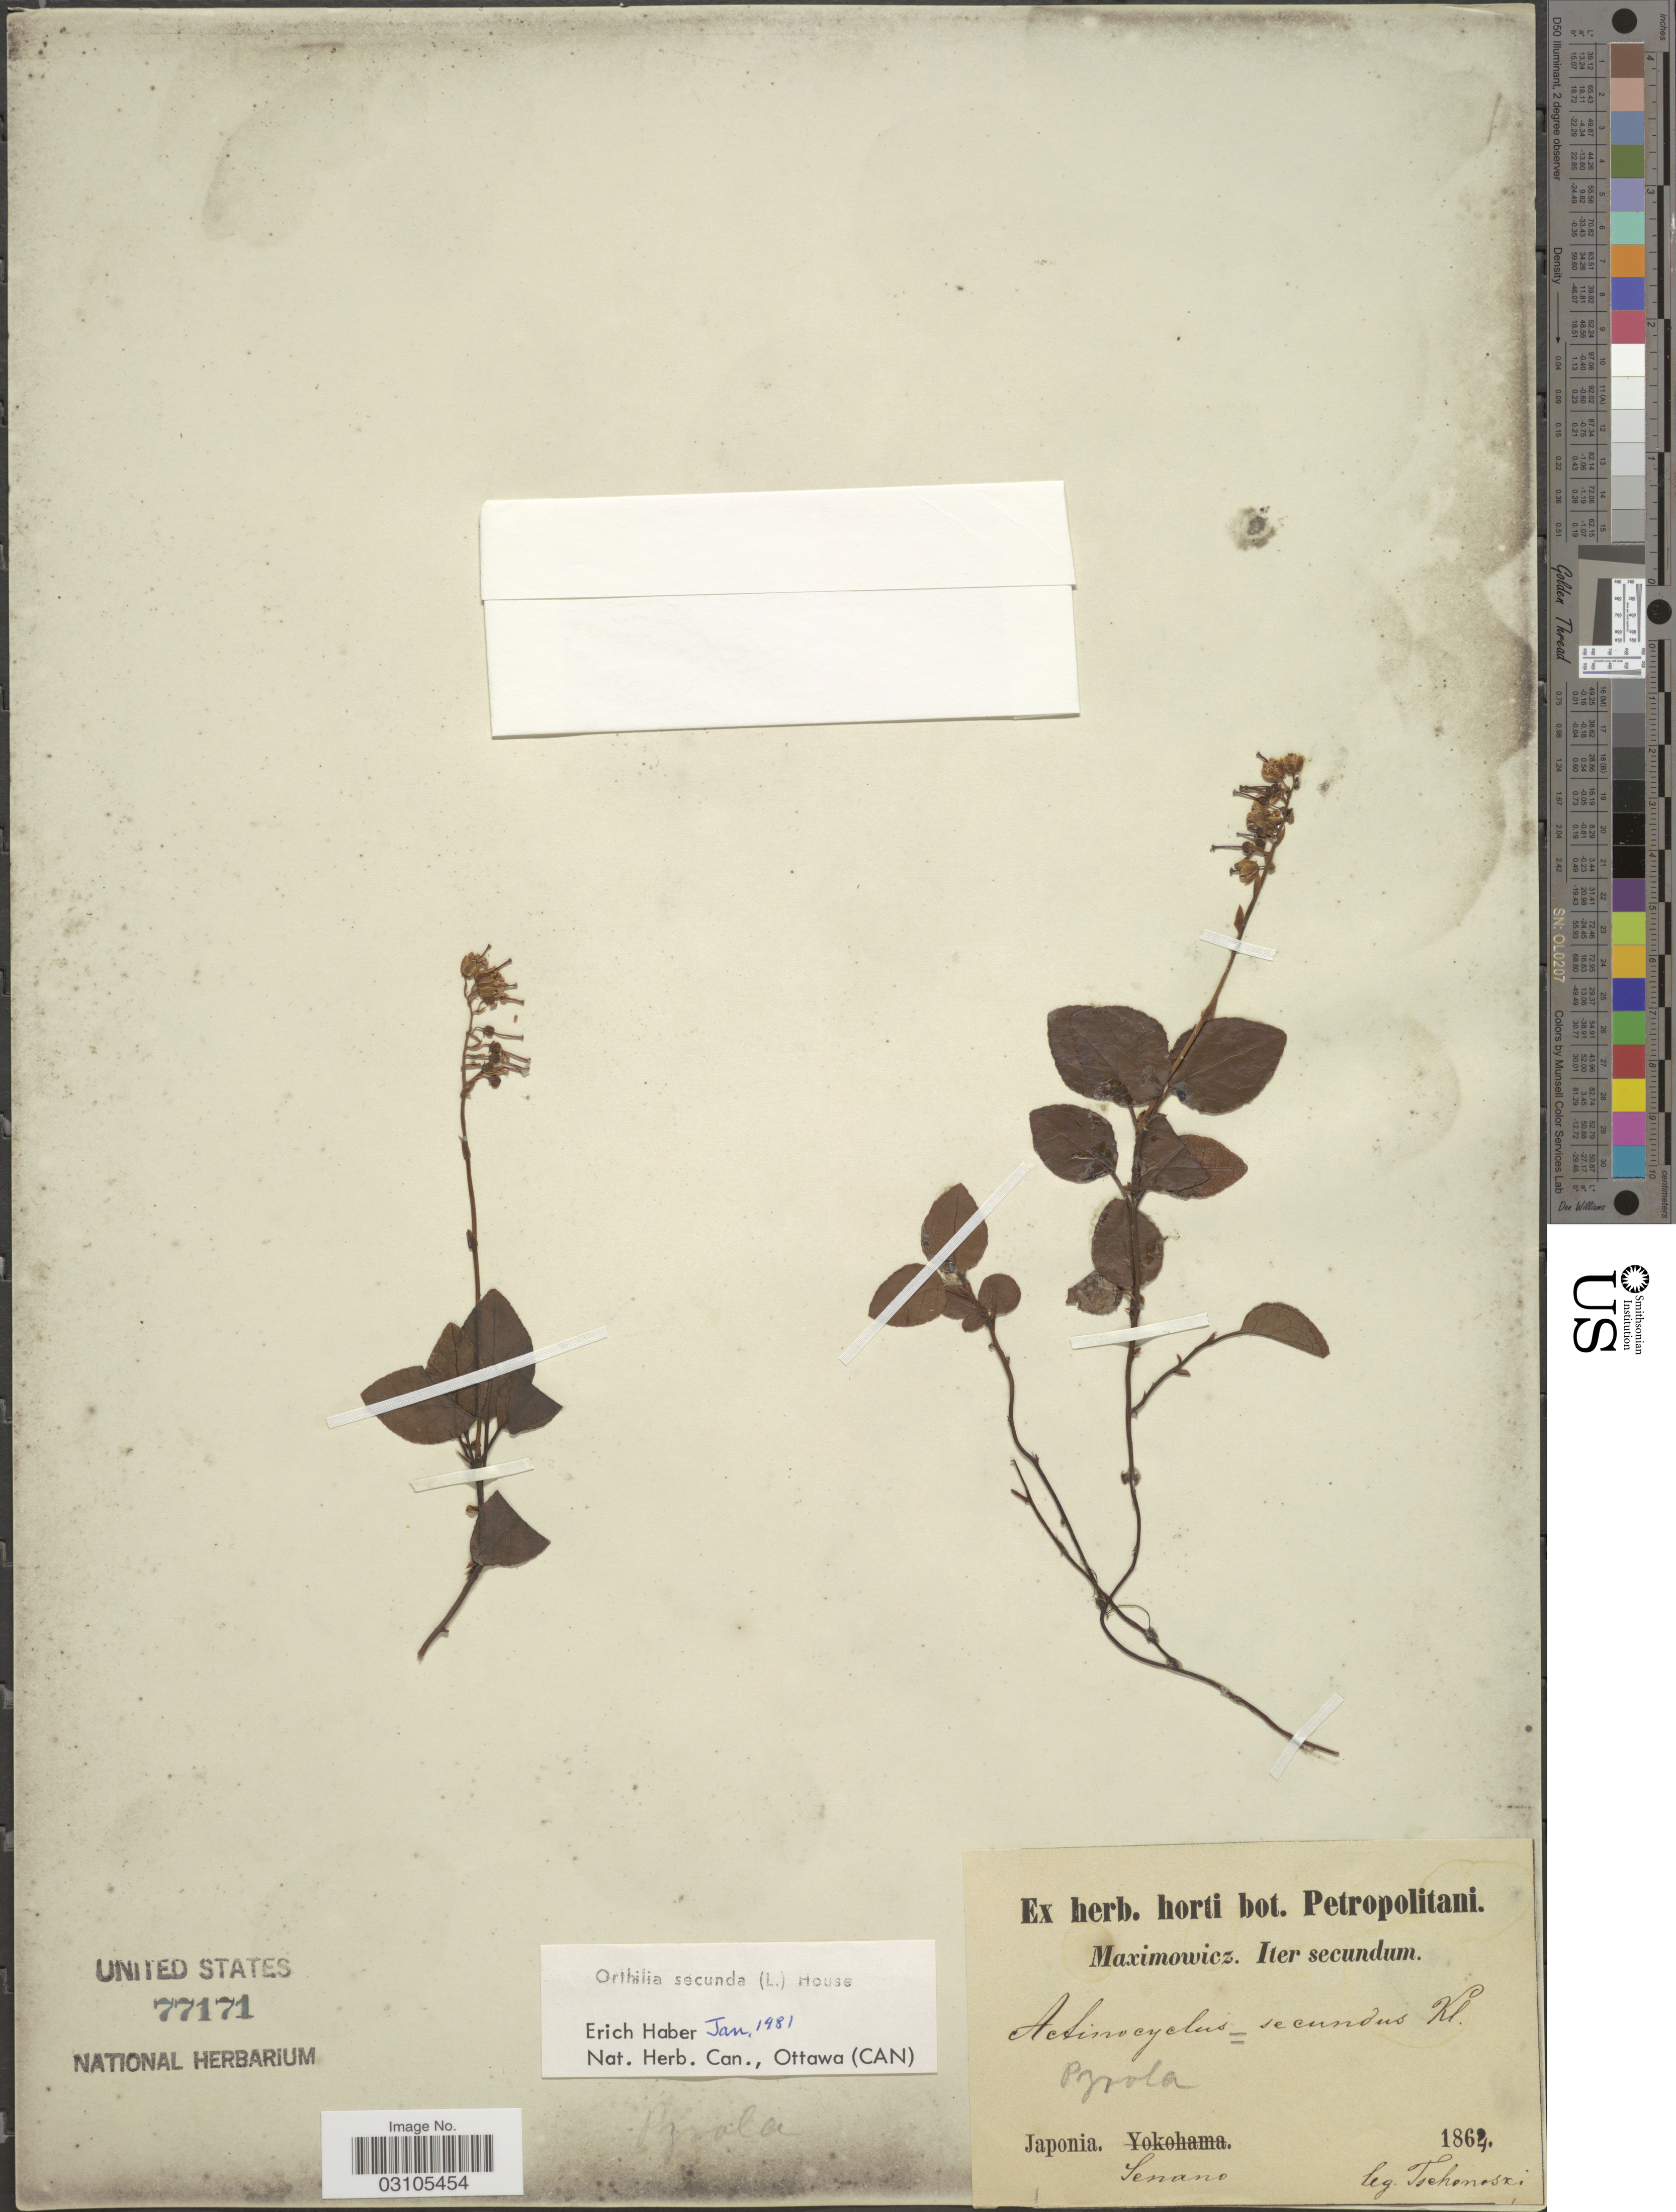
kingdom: Plantae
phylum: Tracheophyta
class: Magnoliopsida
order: Ericales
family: Ericaceae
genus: Orthilia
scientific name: Orthilia secunda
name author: (L.) House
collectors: -. Tschonoski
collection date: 1862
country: Japan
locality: Senano.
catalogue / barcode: US 77171